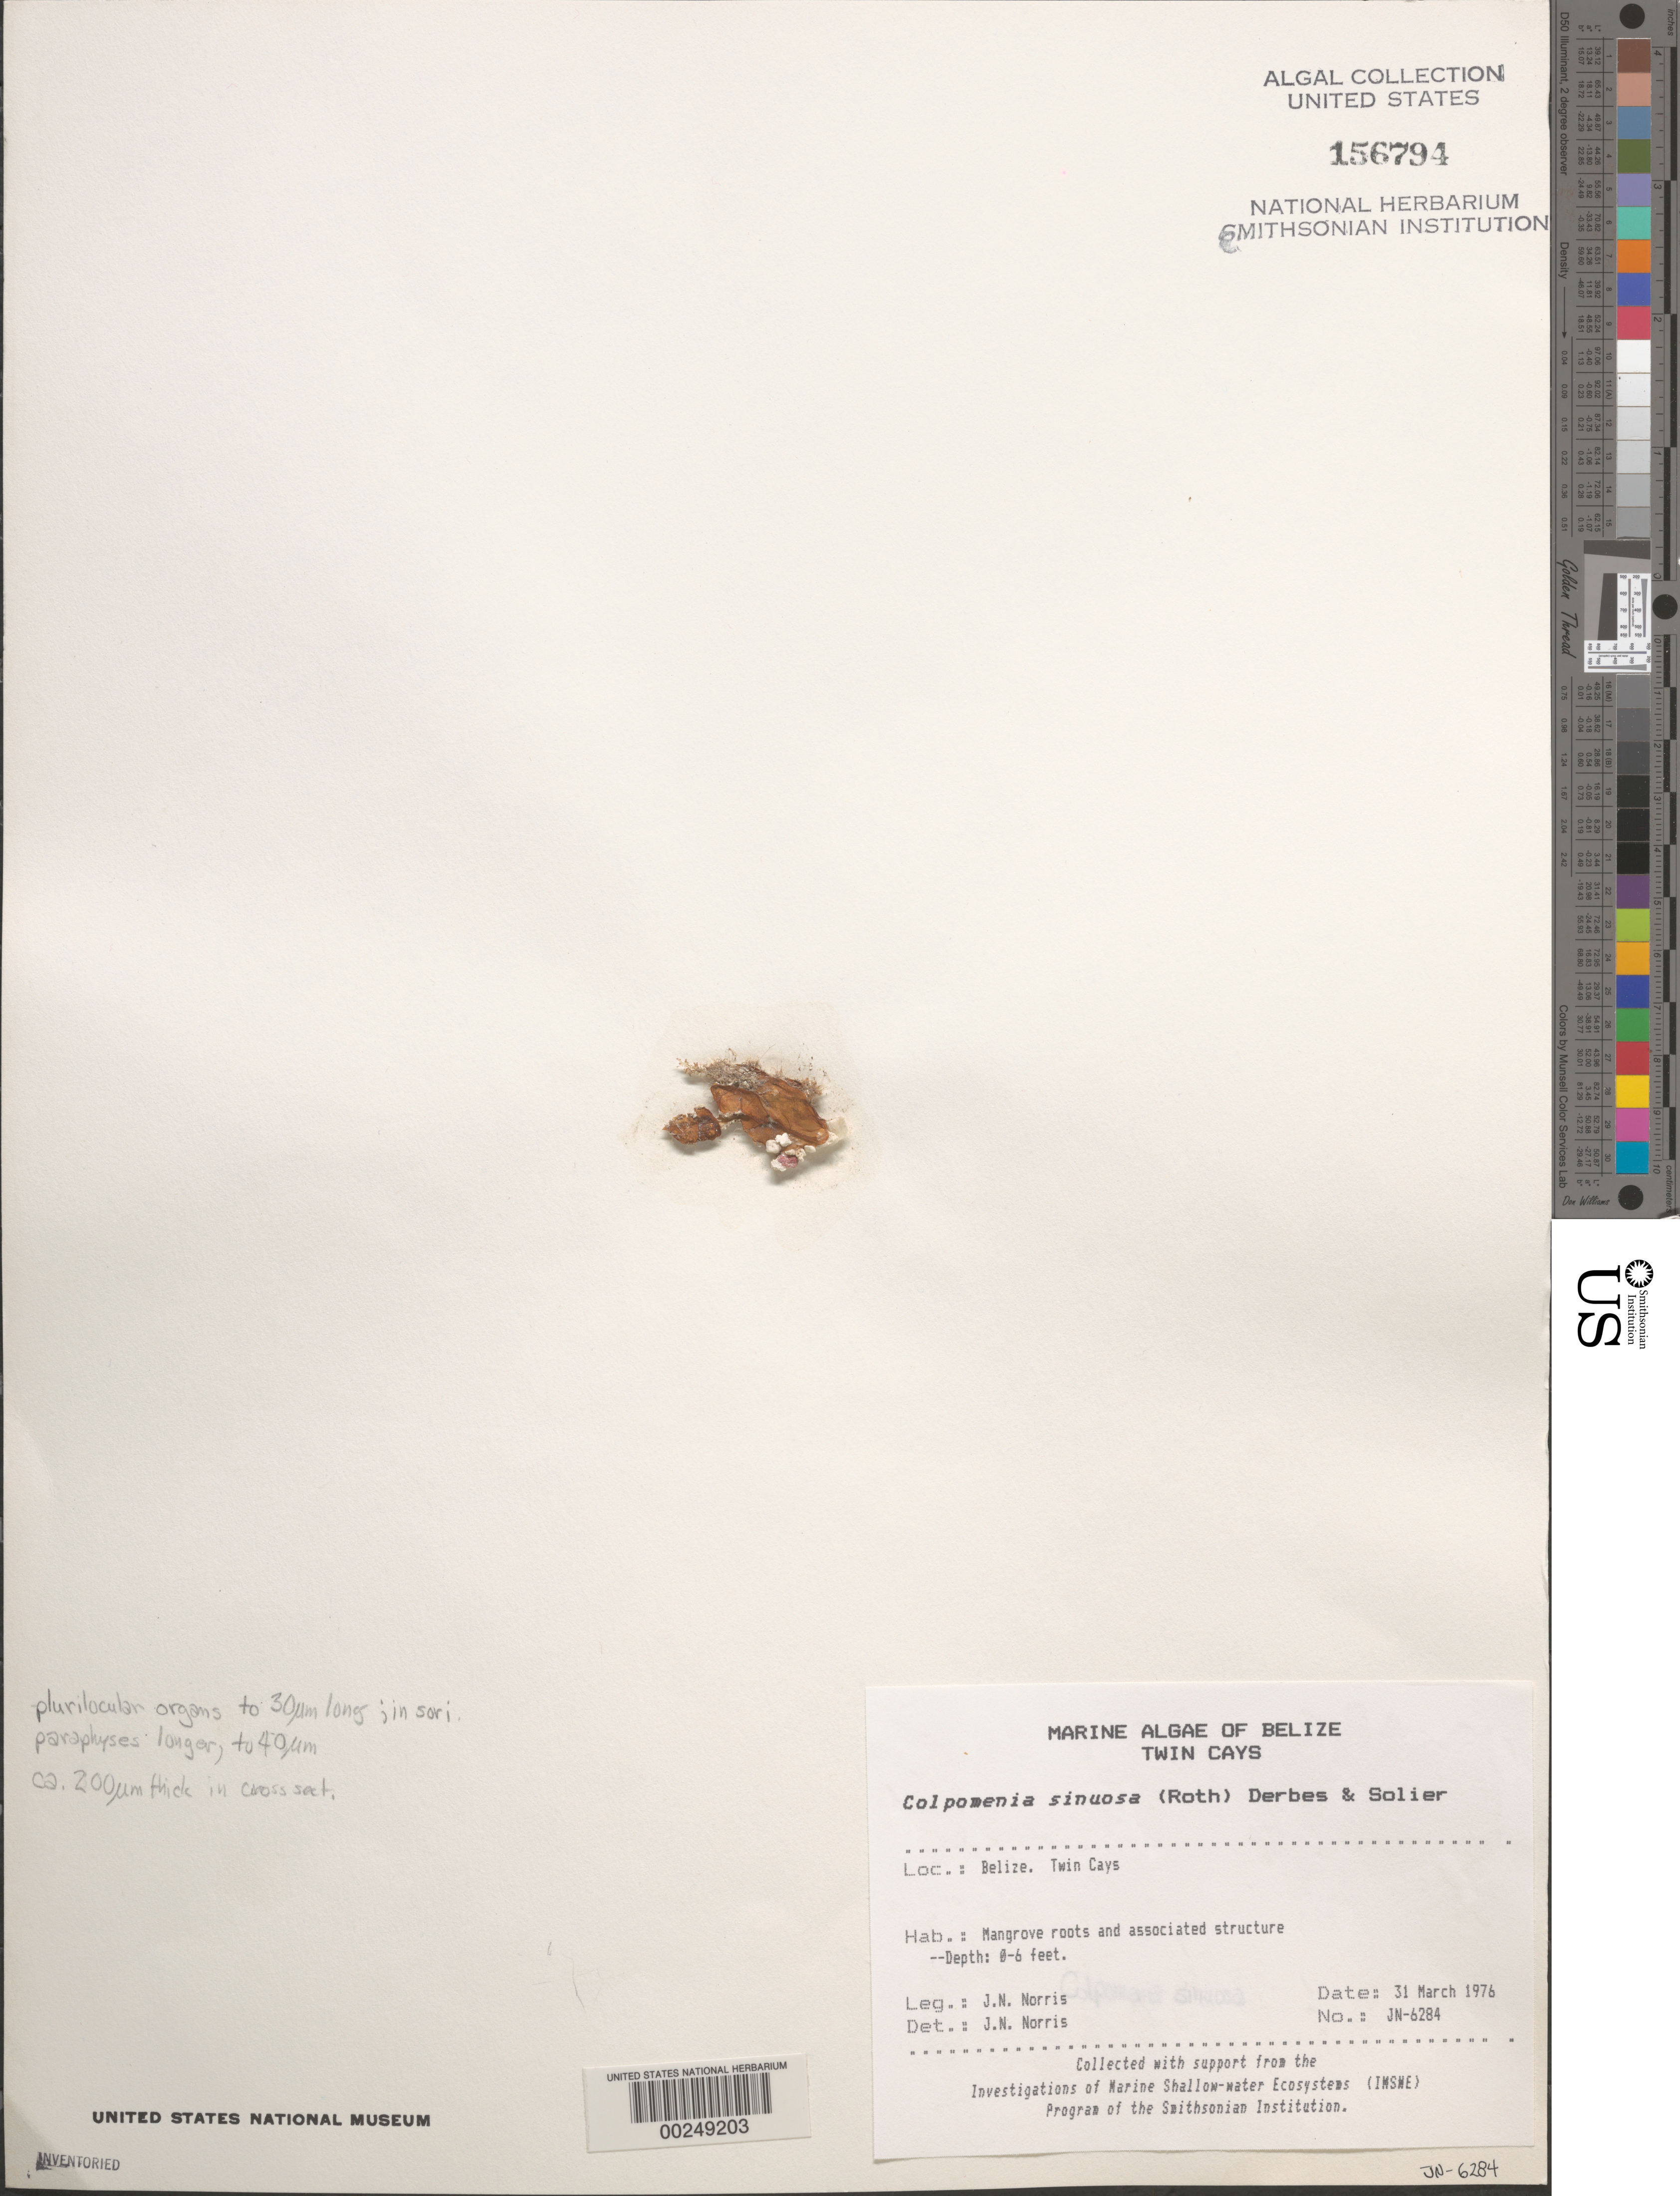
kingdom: Chromista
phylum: Ochrophyta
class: Phaeophyceae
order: Scytosiphonales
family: Scytosiphonaceae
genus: Colpomenia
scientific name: Colpomenia sinuosa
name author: (K. Mert. ex Roth) Derbes & Solier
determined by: Norris, James N.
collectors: J. N. Norris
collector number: JN-6284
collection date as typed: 31 Mar 1976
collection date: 1976-03-31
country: Belize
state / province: Stann Creek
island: Twin Cays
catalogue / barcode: US 156794